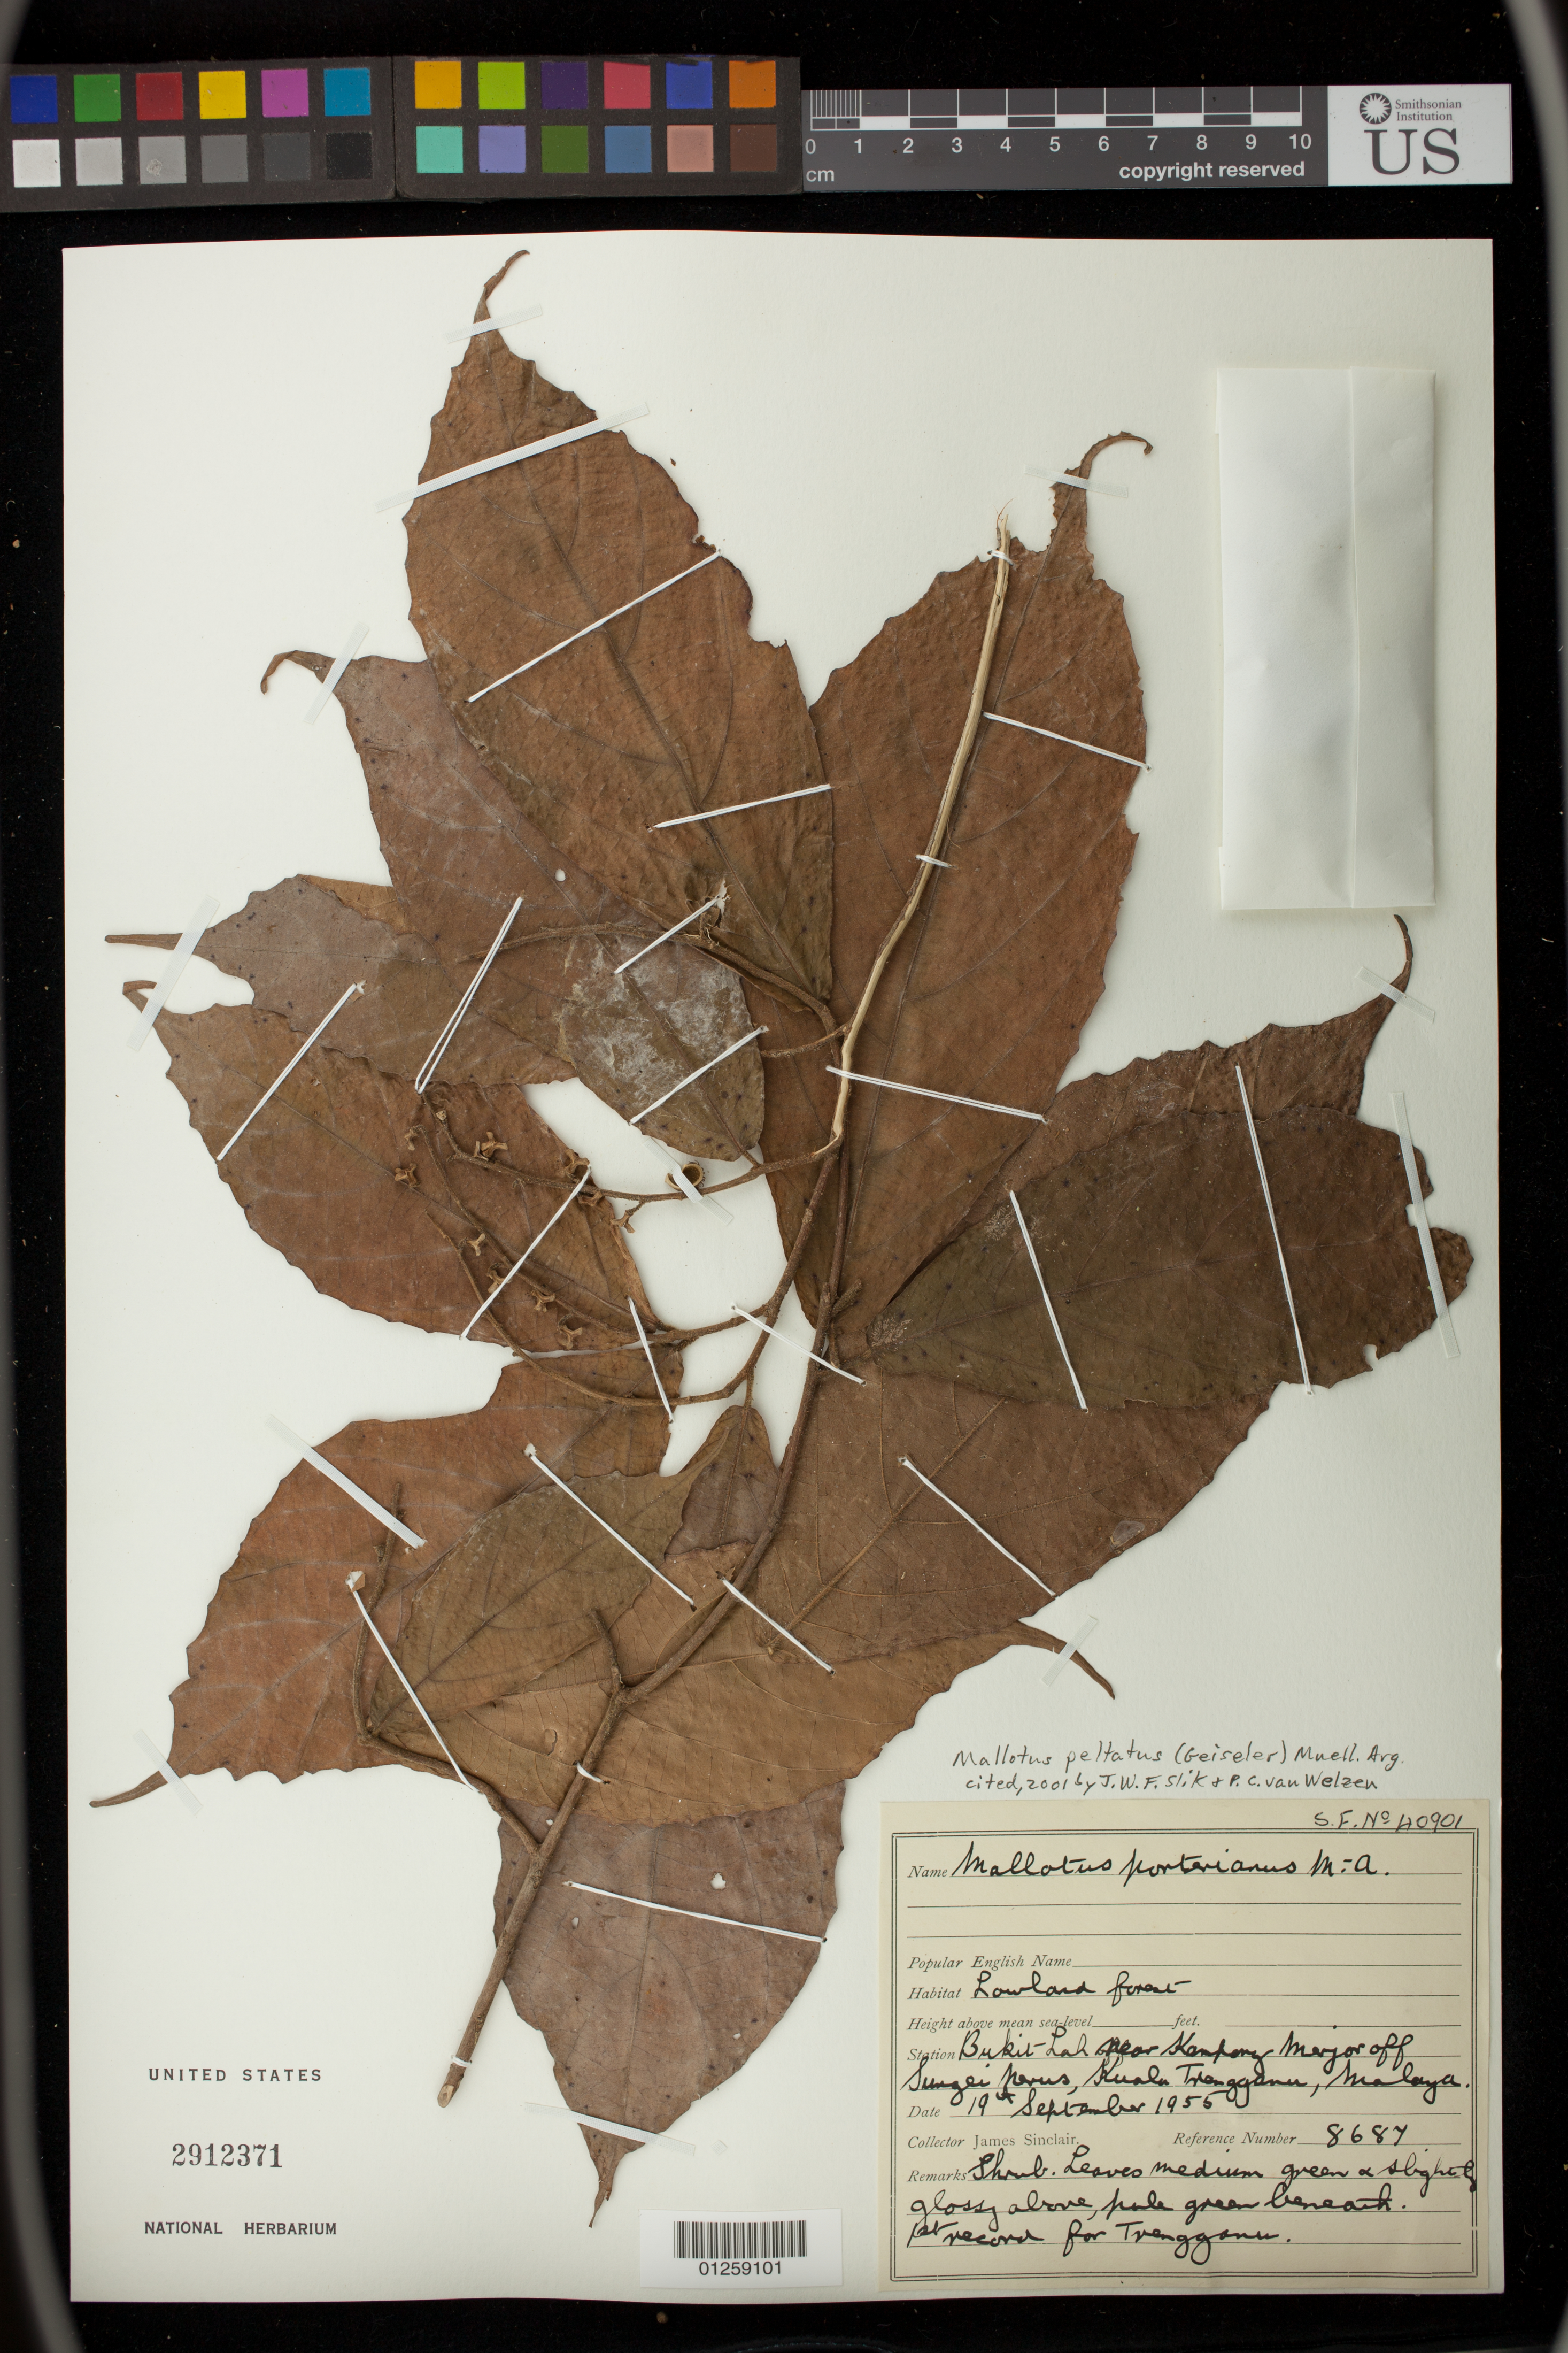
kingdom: Plantae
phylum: Tracheophyta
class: Magnoliopsida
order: Malpighiales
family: Euphorbiaceae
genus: Mallotus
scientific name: Mallotus peltatus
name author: (Geiseler) Müll. Arg.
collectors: J. Sinclair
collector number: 8687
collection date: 1956-09-19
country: Malaysia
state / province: Terengganu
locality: Kuala Terengganu, Bukit-Lah near Kampong Major off Surgei Nerus, Kuala Trengganu, Malaya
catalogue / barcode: US 2912371